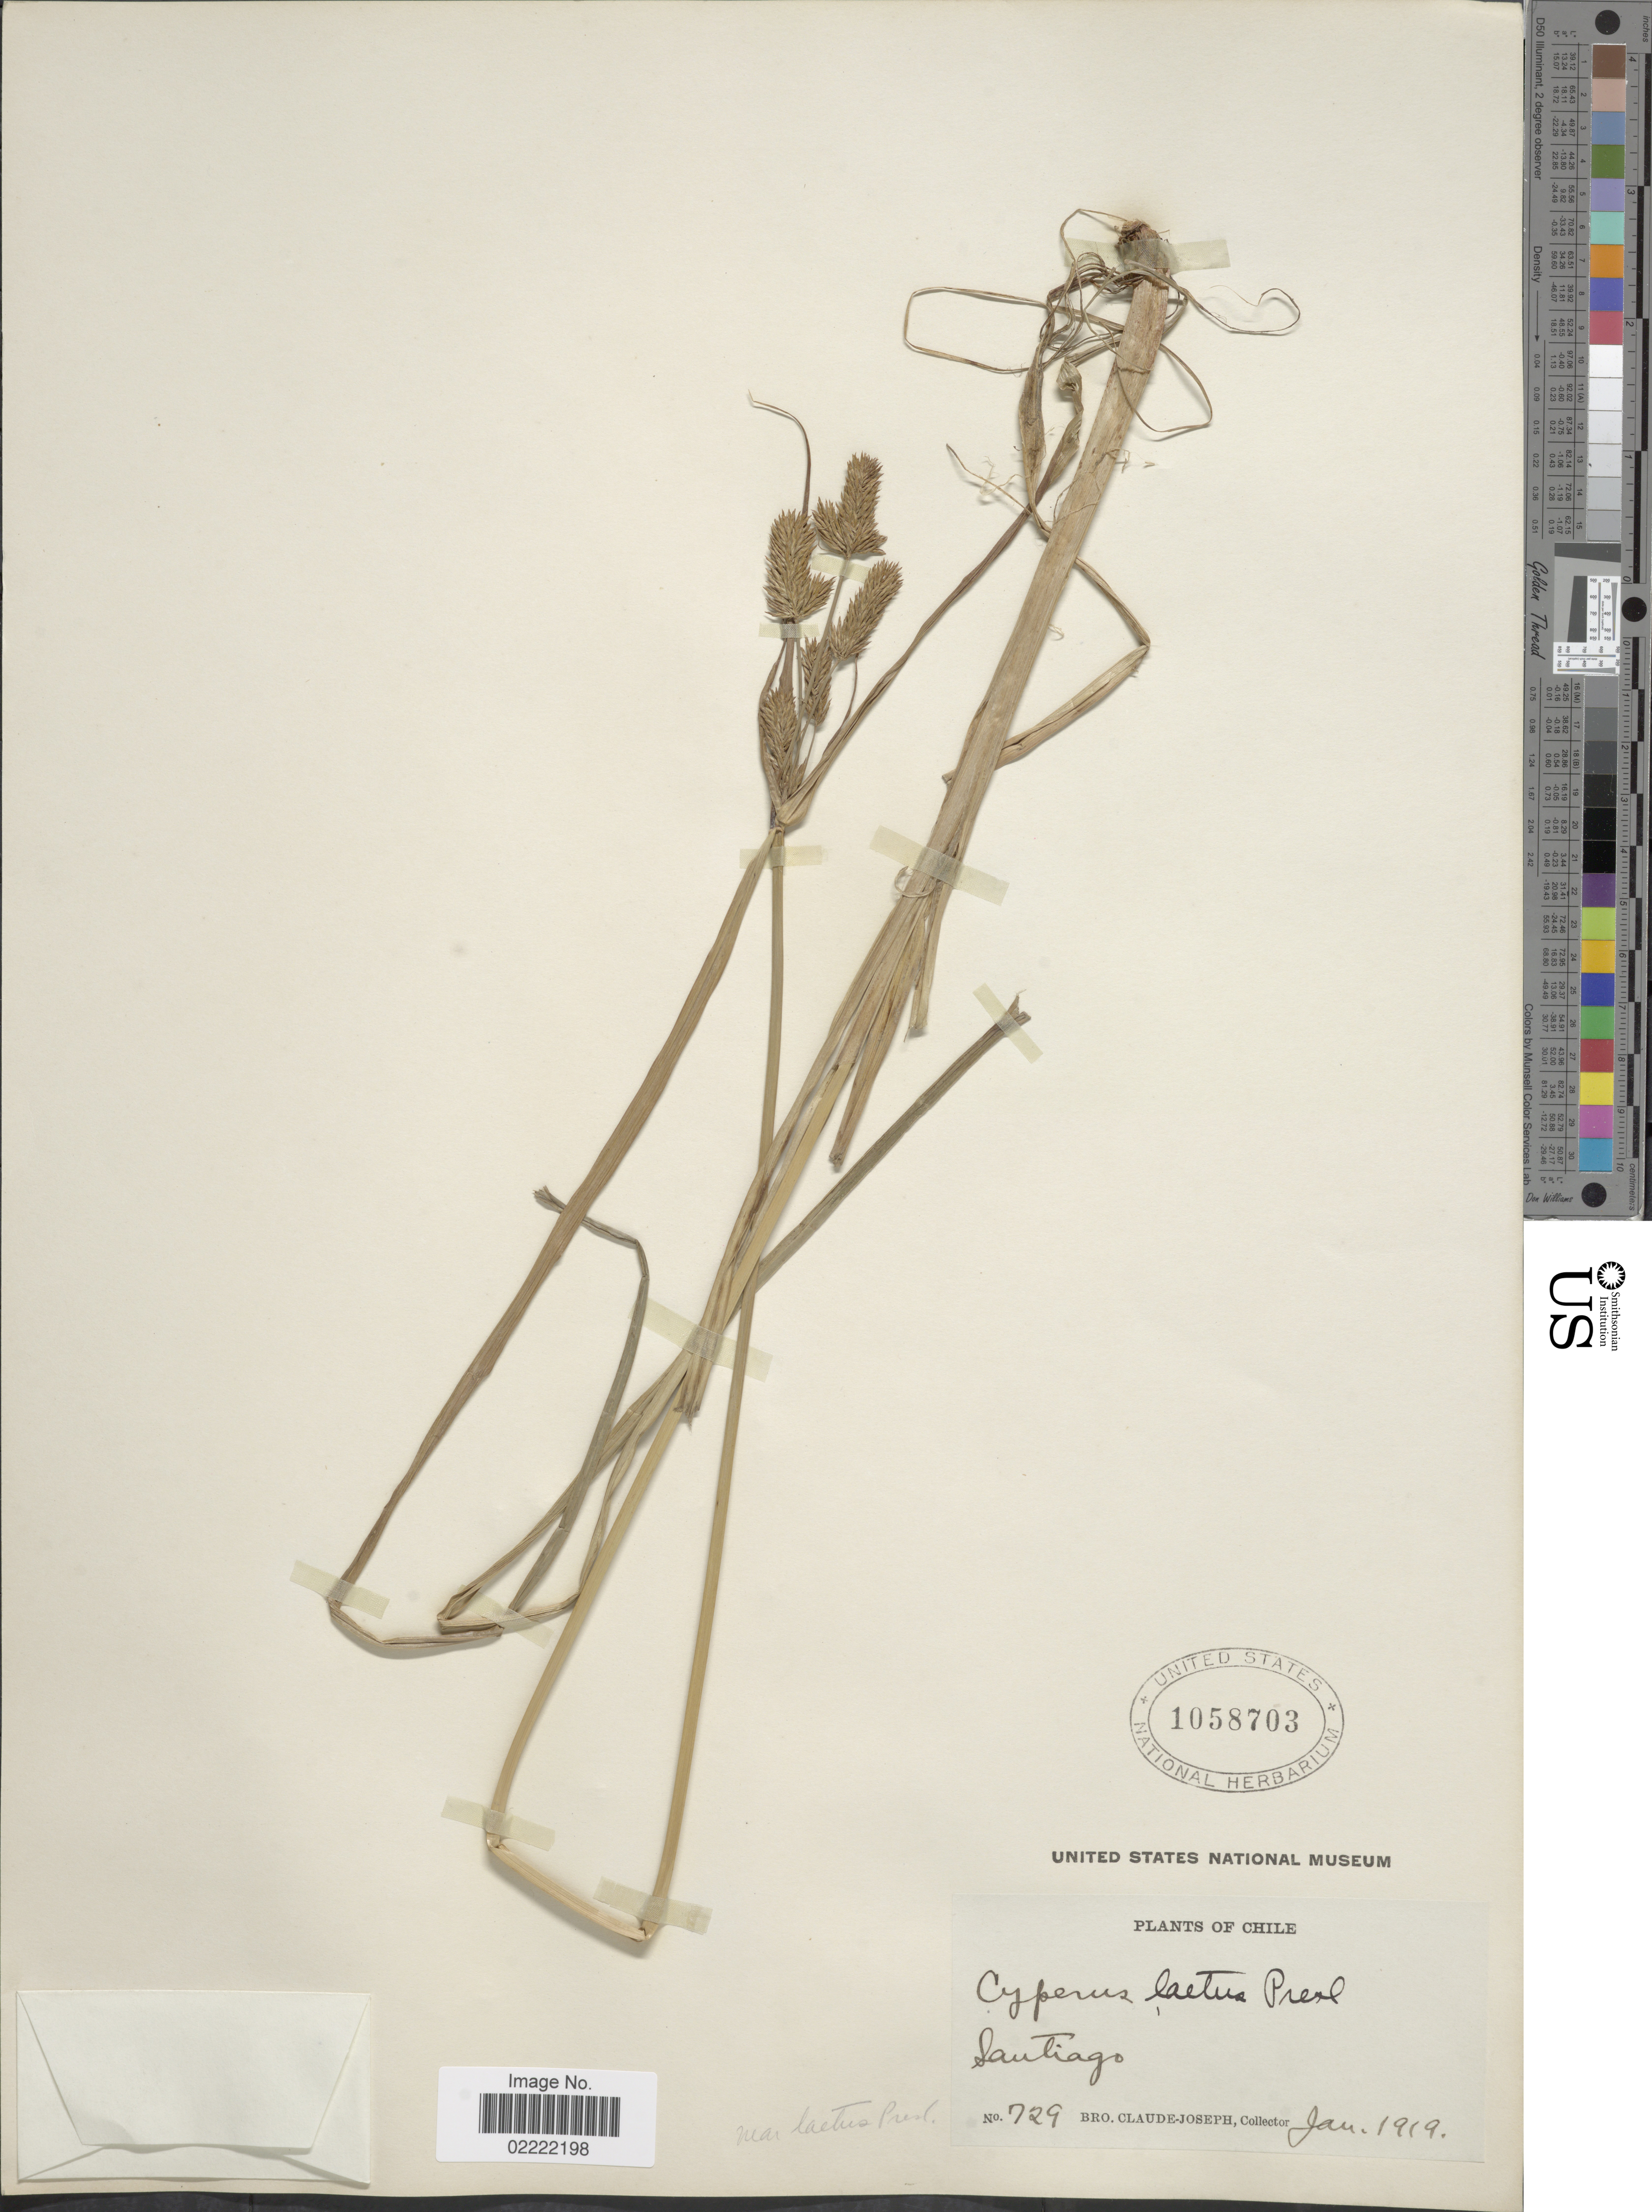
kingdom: Plantae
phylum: Tracheophyta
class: Liliopsida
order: Poales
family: Cyperaceae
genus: Cyperus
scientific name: Cyperus laetus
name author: J. Presl & C. Presl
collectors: Bro. Claude-Joseph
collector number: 729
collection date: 1919-01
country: Chile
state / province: Región Metropolitana (RM)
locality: Santiago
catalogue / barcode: US 1058703